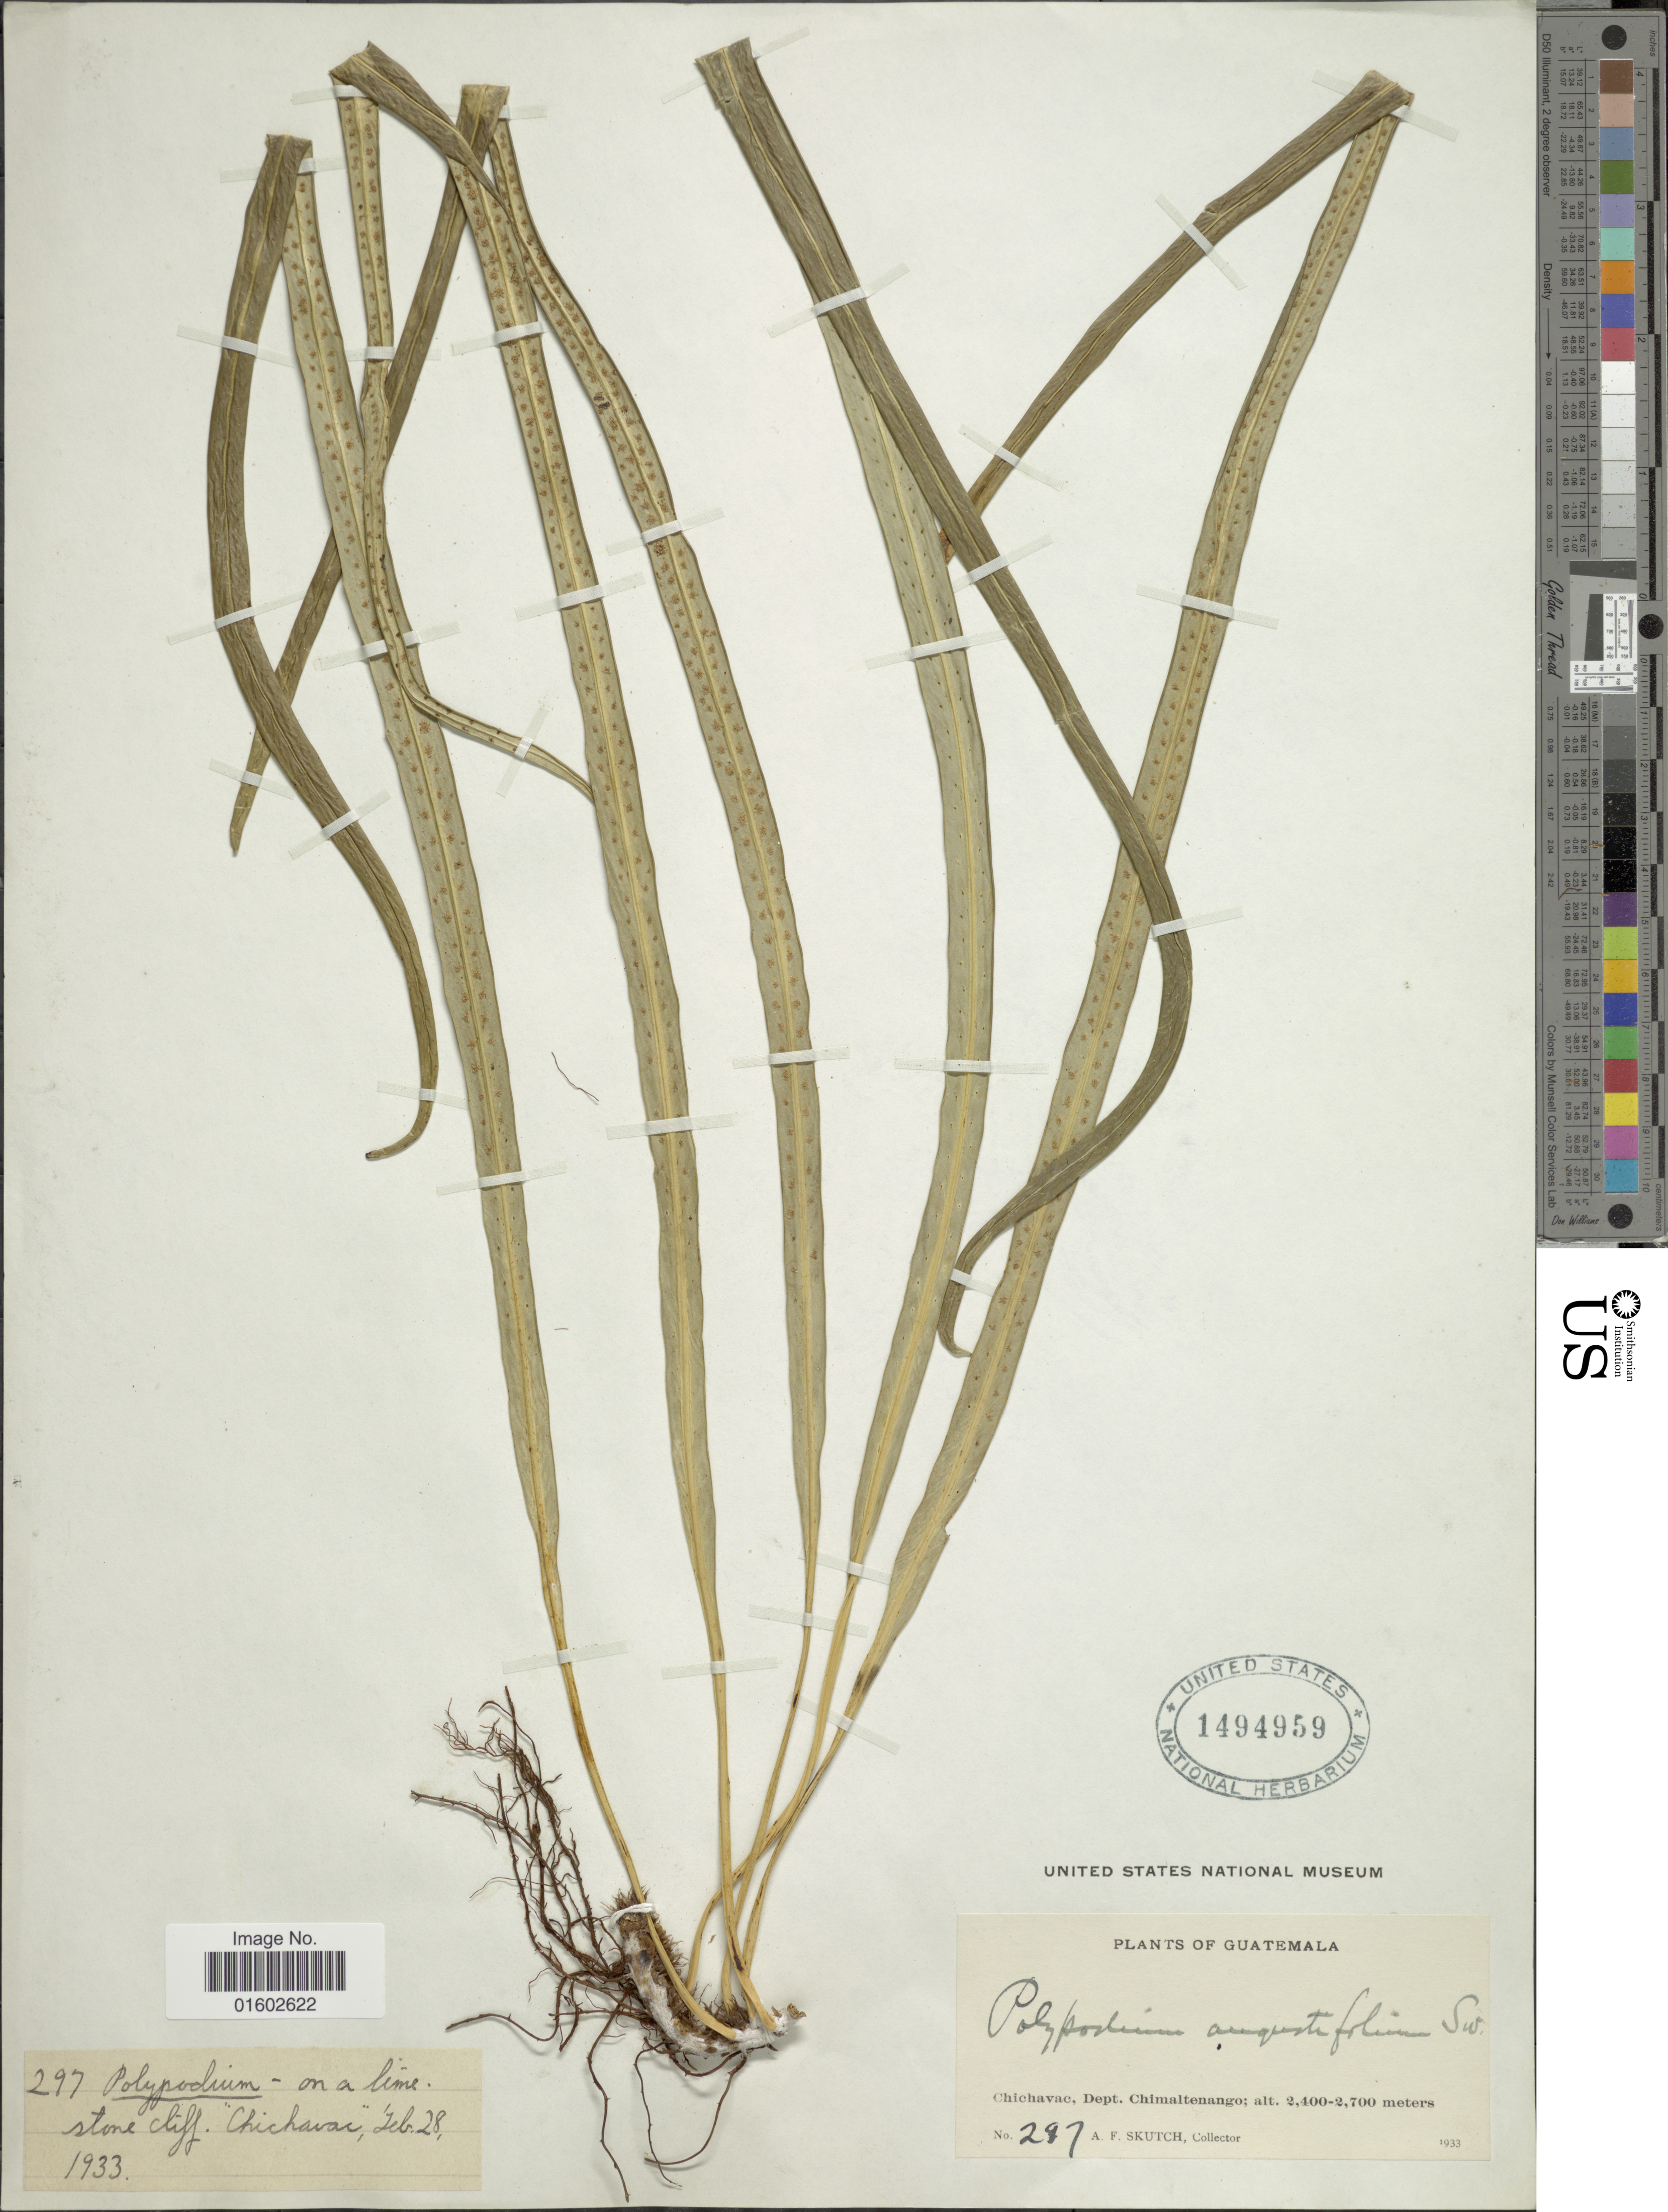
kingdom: Plantae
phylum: Tracheophyta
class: Polypodiopsida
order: Polypodiales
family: Polypodiaceae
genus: Campyloneurum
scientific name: Campyloneurum amphostenon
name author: (Kunze ex Klotzsch) Fée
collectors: A. F. Skutch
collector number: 297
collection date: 1933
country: Guatemala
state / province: Chimaltenango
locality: Chichavac, Dept. Chimaltenango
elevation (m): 2400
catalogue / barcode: US 1494959